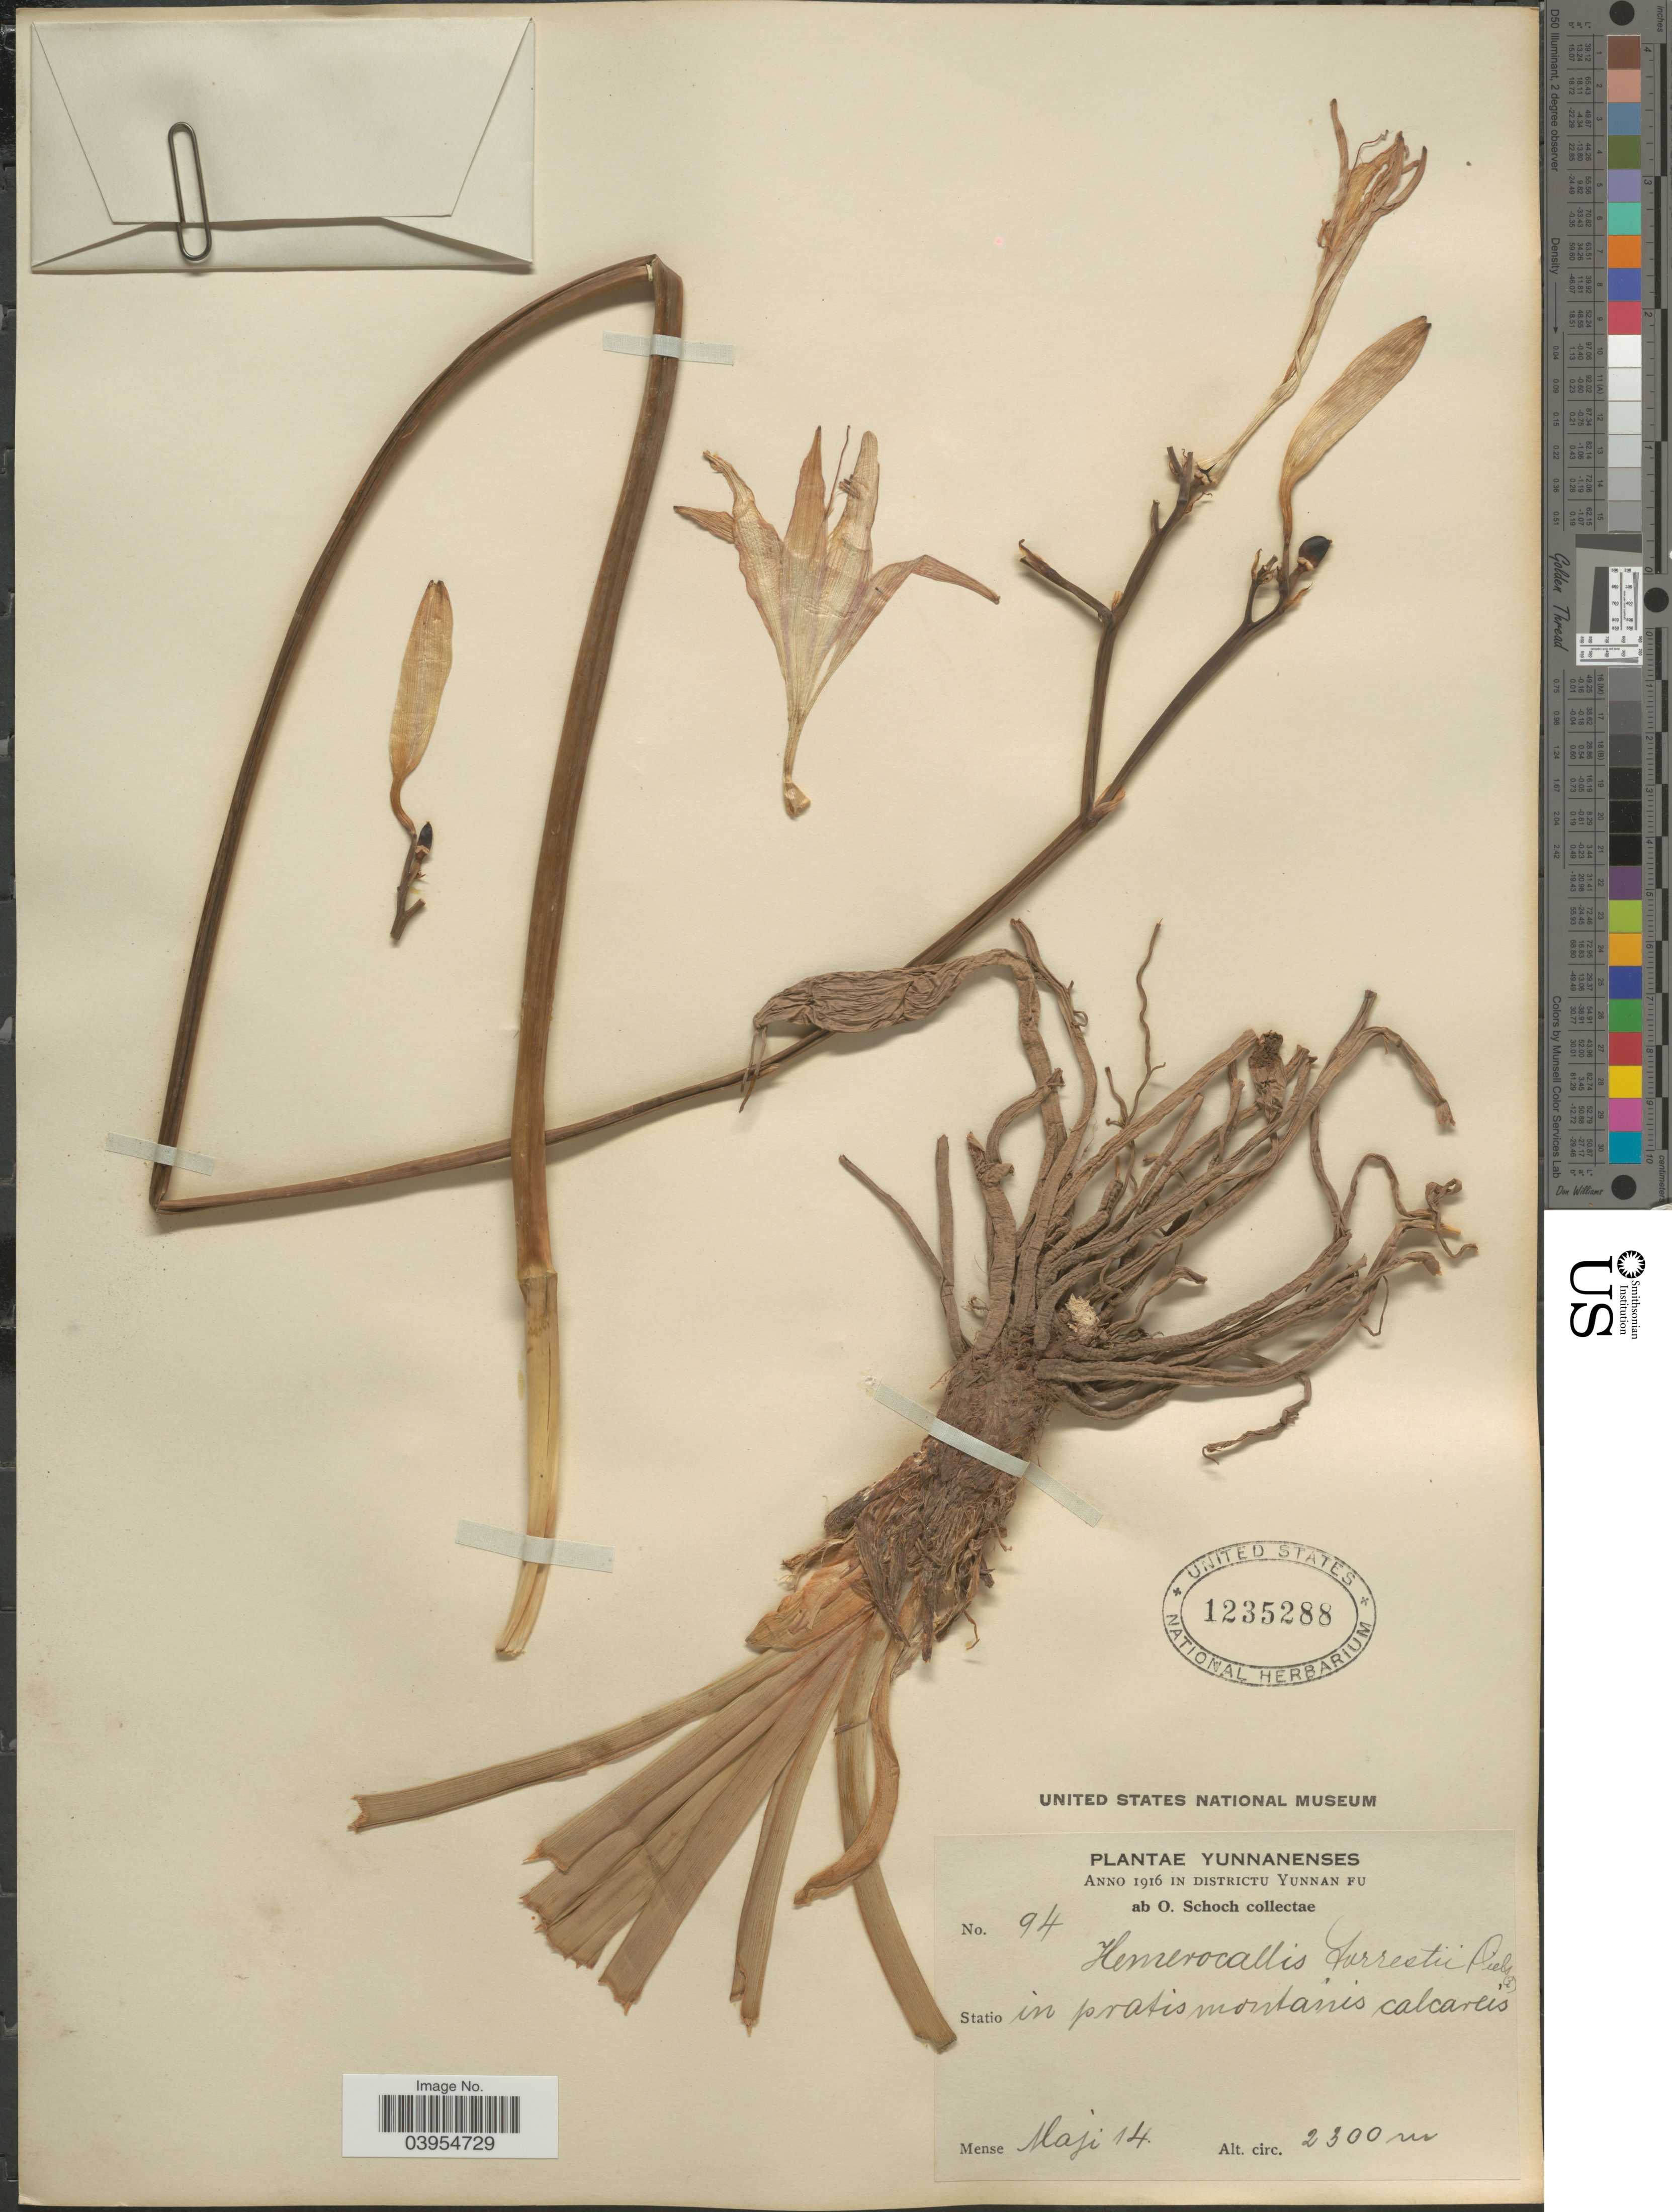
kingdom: Plantae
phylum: Tracheophyta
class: Liliopsida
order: Asparagales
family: Asphodelaceae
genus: Hemerocallis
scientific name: Hemerocallis forrestii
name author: Diels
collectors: O. Schoch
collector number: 94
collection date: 1916-05-14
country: China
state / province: Yunnan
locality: Statio in pratis montanis calcareis.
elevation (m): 2300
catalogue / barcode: US 1235288